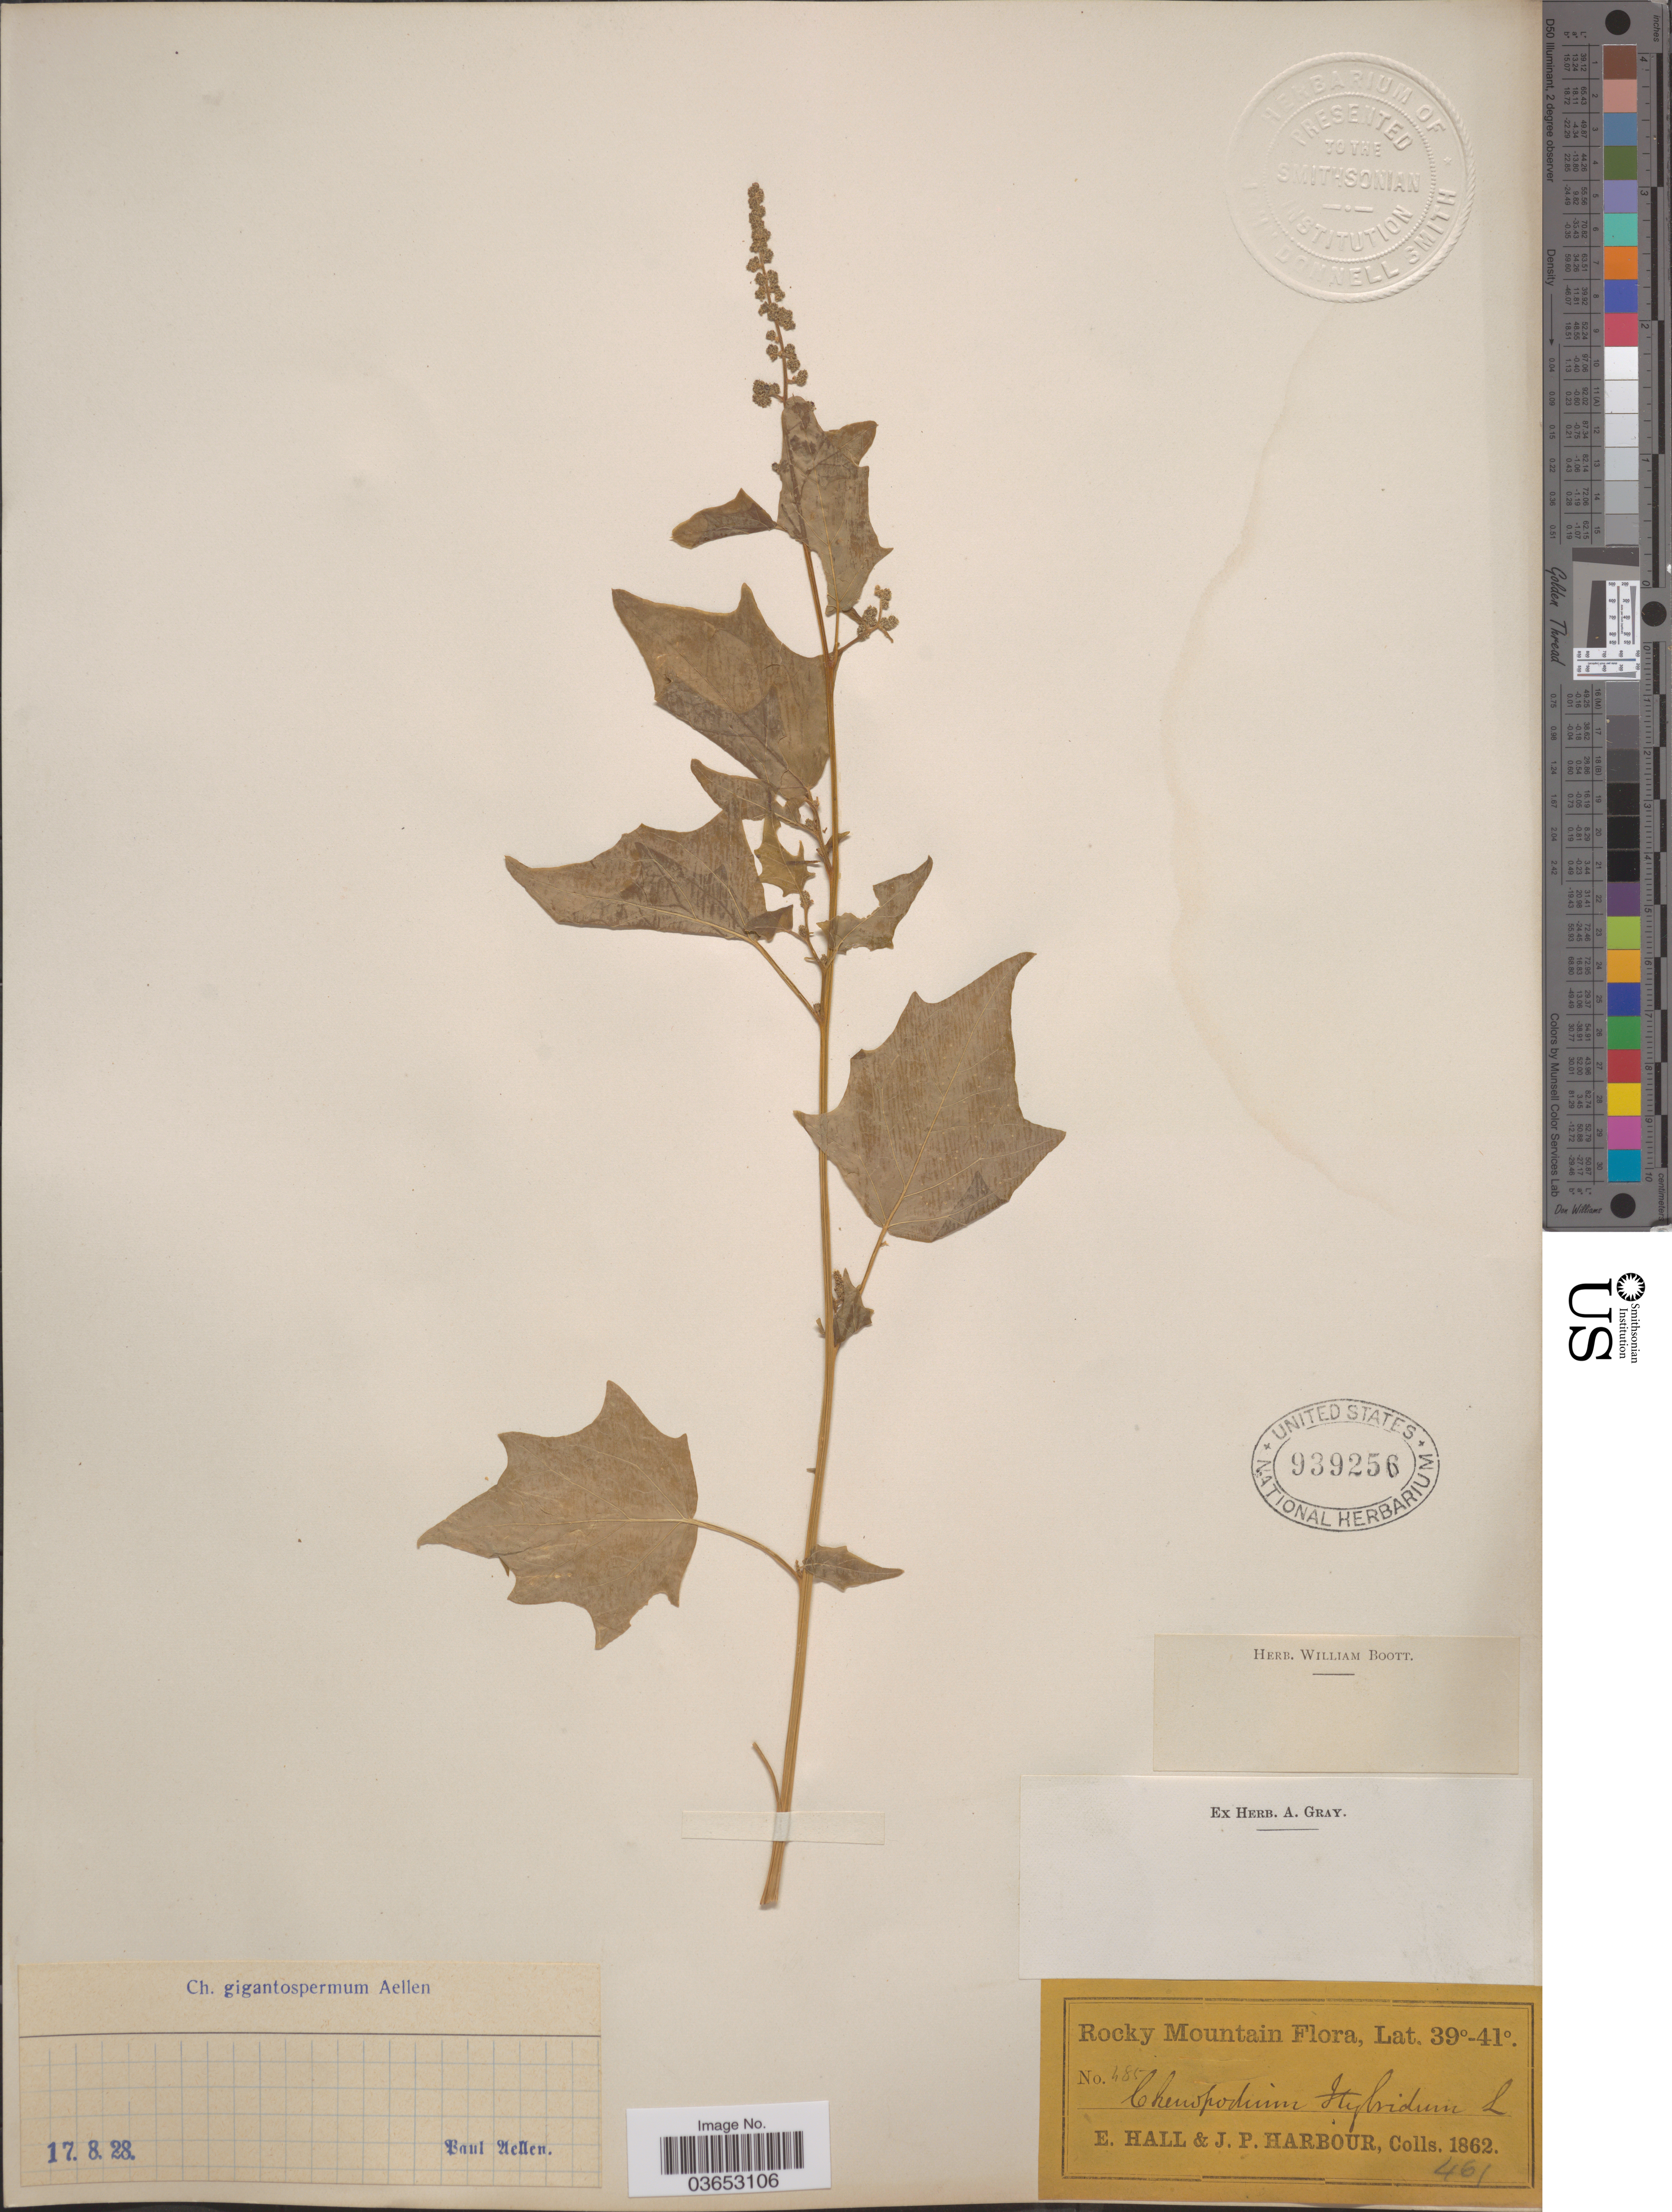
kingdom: Plantae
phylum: Tracheophyta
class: Magnoliopsida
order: Caryophyllales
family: Amaranthaceae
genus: Chenopodium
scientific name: Chenopodium gigantospermum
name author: Aellen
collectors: E. Hall & J. Harbour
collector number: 485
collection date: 1862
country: United States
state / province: Colorado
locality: Rocky Mountain.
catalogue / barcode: US 939256